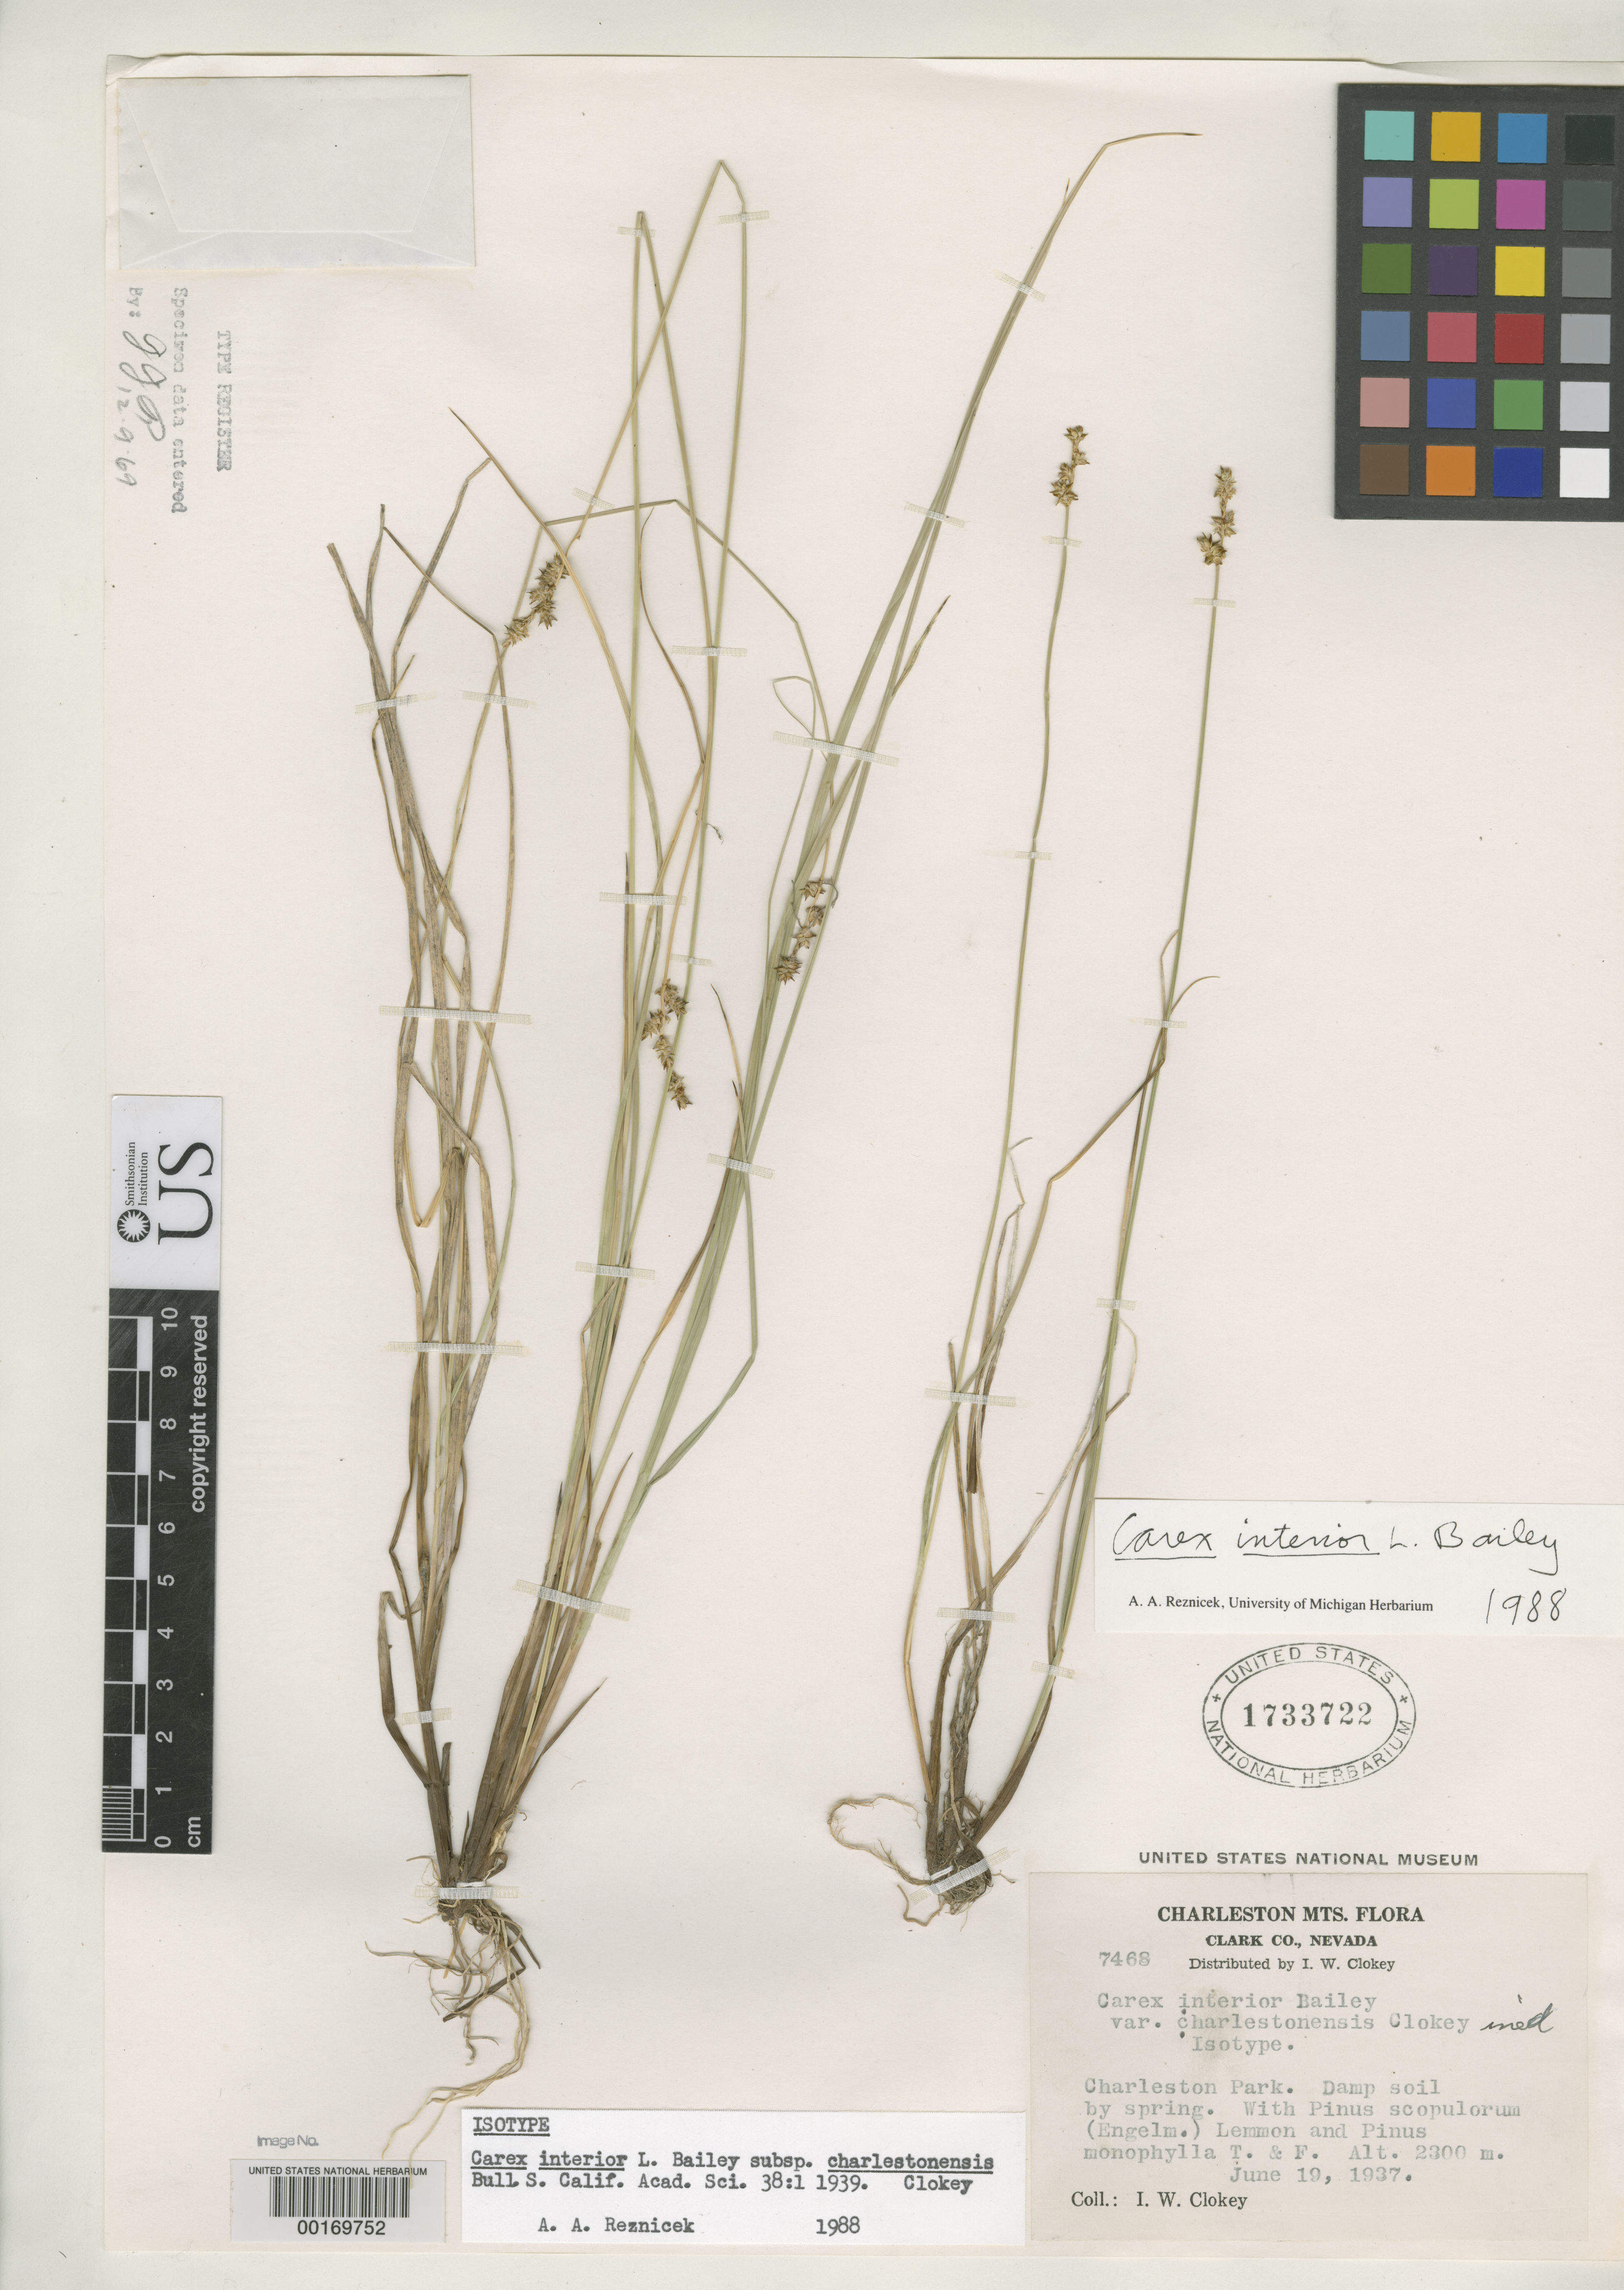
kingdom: Plantae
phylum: Tracheophyta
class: Liliopsida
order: Poales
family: Cyperaceae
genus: Carex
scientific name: Carex interior var. charlestonensis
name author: Clokey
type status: Isotype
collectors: I. W. Clokey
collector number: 7468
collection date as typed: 19 Jun 1937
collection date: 1937-06-19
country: United States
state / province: Nevada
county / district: Clark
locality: Charleston Park.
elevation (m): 2300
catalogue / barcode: US 1733722